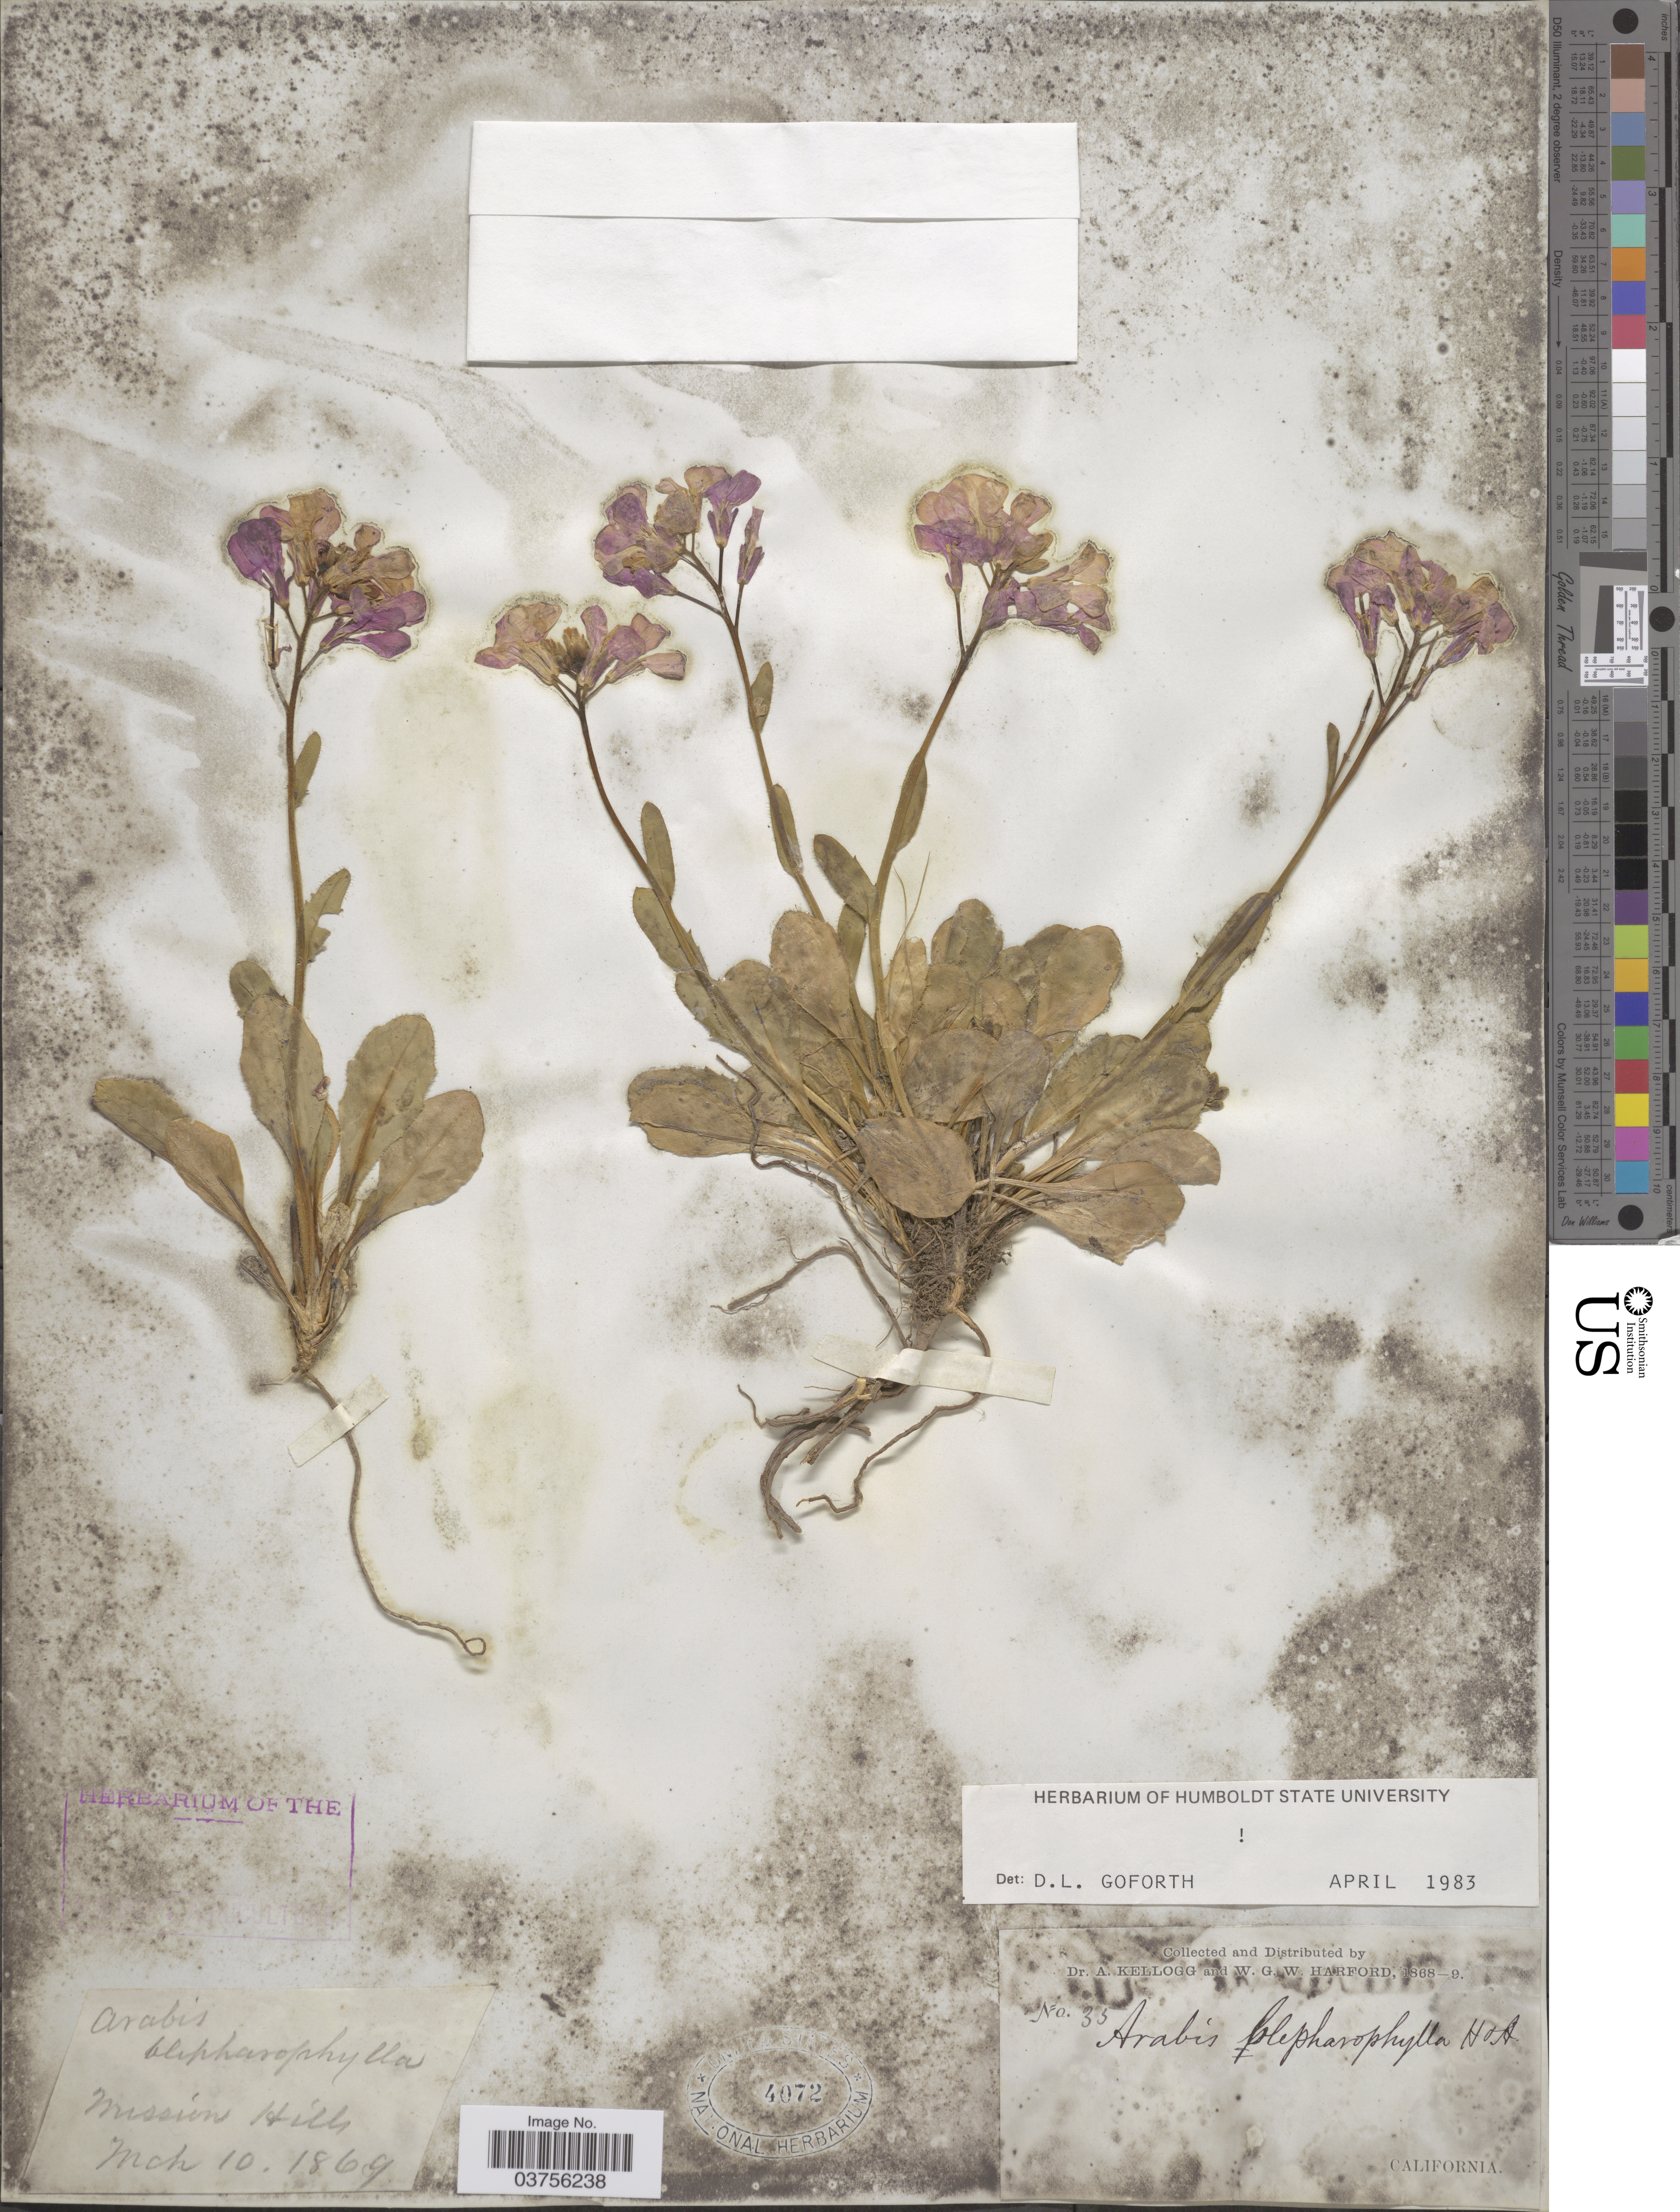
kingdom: Plantae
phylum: Tracheophyta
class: Magnoliopsida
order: Brassicales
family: Brassicaceae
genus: Arabis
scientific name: Arabis blepharophylla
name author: Hook. & Arn.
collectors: A. Kellogg & W. G. W. Harford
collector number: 35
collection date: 1869-03-10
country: United States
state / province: California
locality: Mission Hills.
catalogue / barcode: US 4072